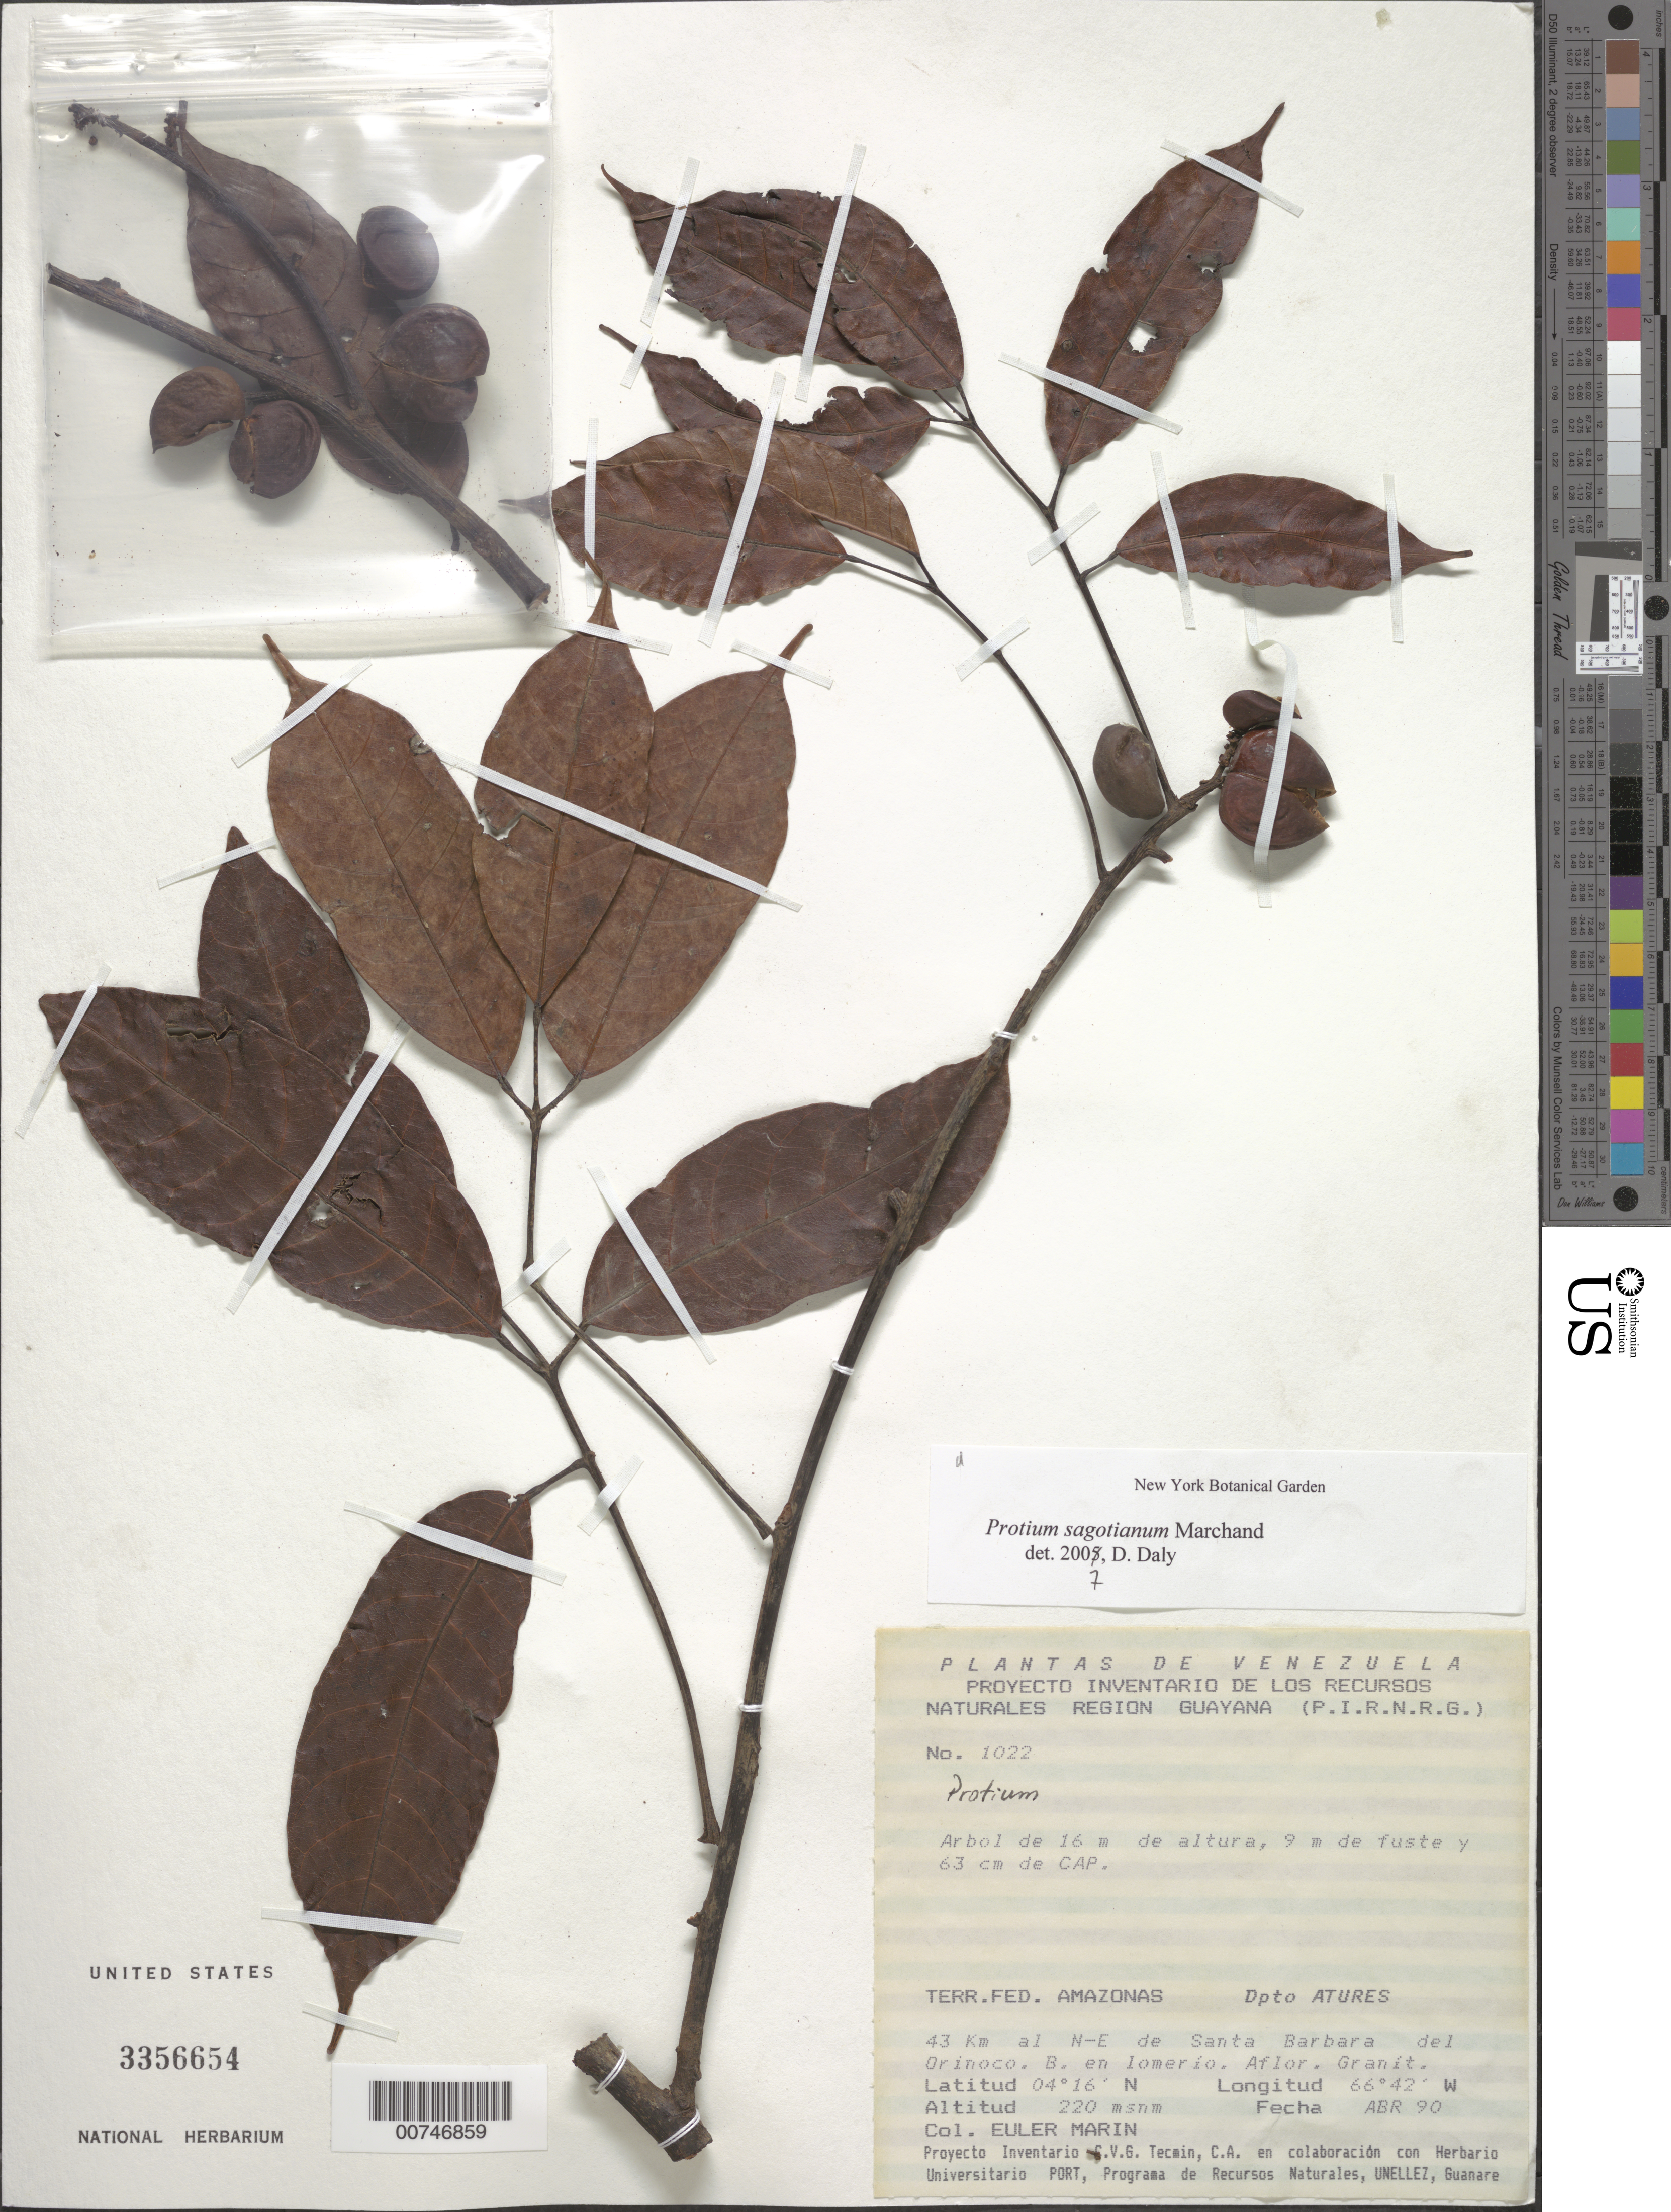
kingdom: Plantae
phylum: Tracheophyta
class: Magnoliopsida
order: Sapindales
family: Burseraceae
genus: Protium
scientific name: Protium sagotianum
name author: Marchand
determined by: Daly, D. C.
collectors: E. Marin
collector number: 1022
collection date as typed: Apr-90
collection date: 1990-04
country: Venezuela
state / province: Amazonas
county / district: Atures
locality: Santa Barbara del Orinoco, 43 km al NE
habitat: Lomerio, aflor. granítica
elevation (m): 220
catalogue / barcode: US 3356654